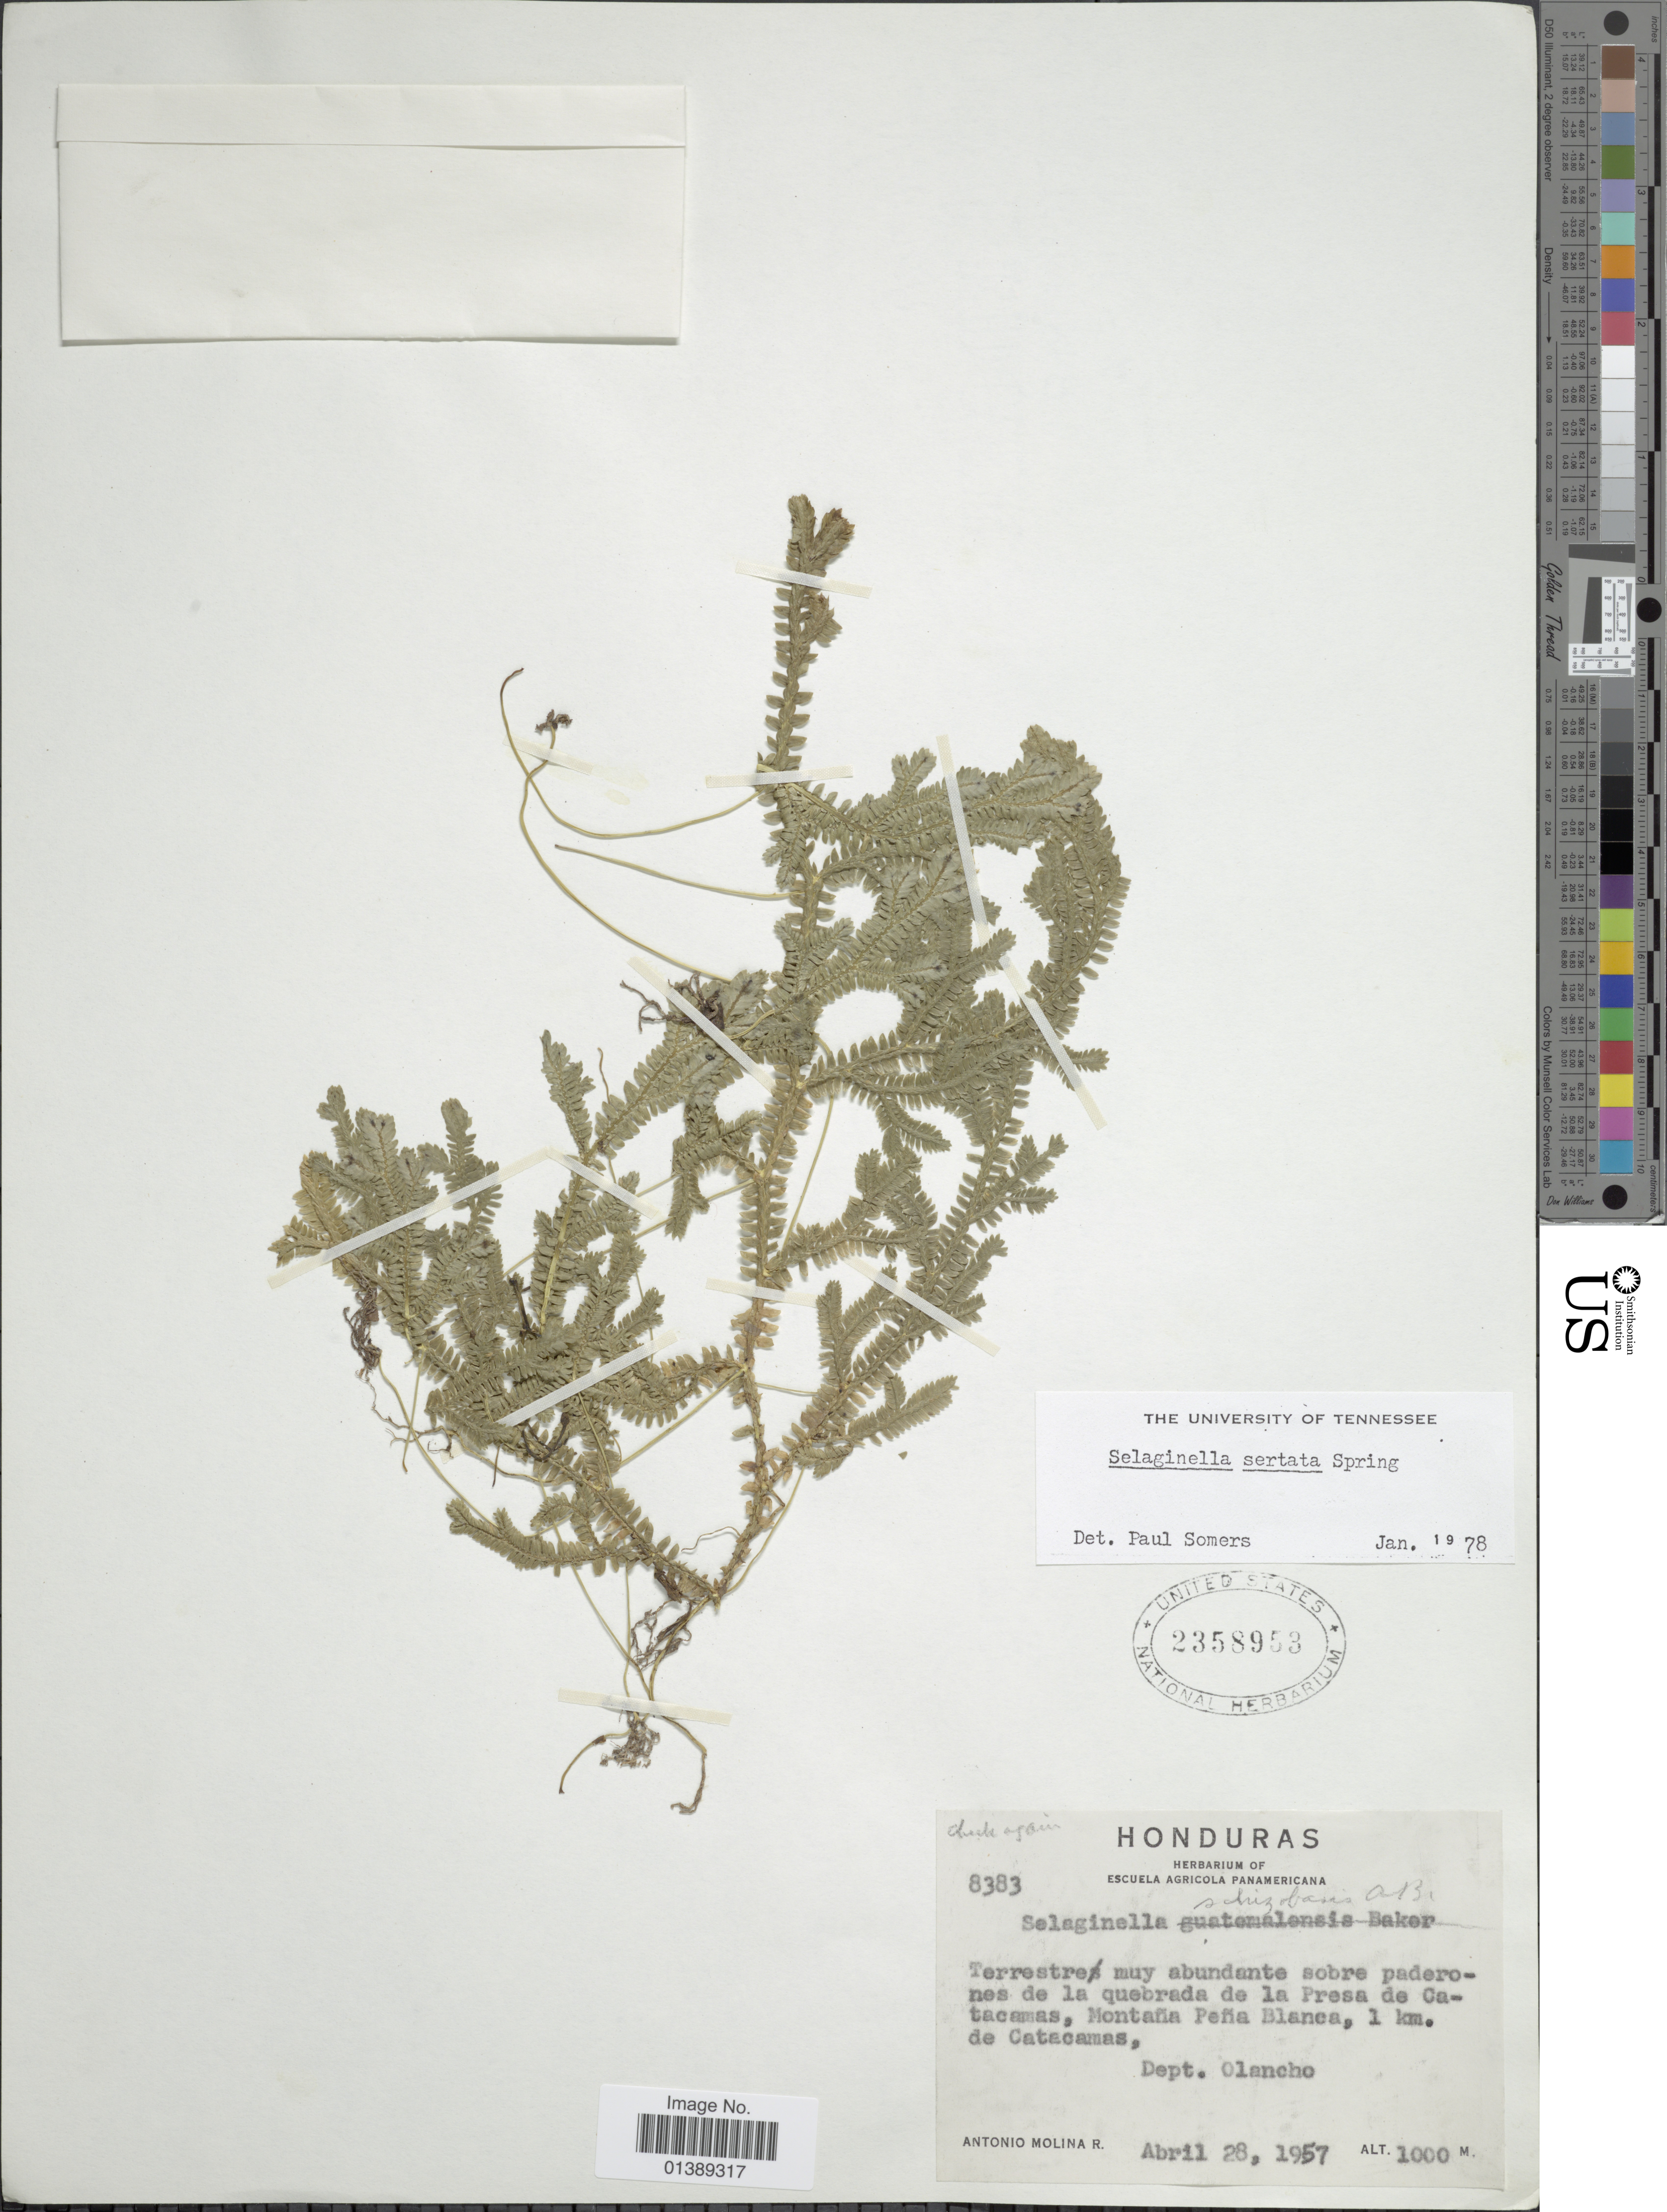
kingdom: Plantae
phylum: Tracheophyta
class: Lycopodiopsida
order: Selaginellales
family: Selaginellaceae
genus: Selaginella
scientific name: Selaginella sertata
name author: Spring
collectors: A. Molina R.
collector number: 8383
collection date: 1957-04-28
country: Honduras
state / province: Olancho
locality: Terrestre muy abundante sobre paderones de la quebrada de la Presa de catacamas, Montña Peña Blanca, 1 km de Catacamas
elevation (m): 1000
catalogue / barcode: US 2358953